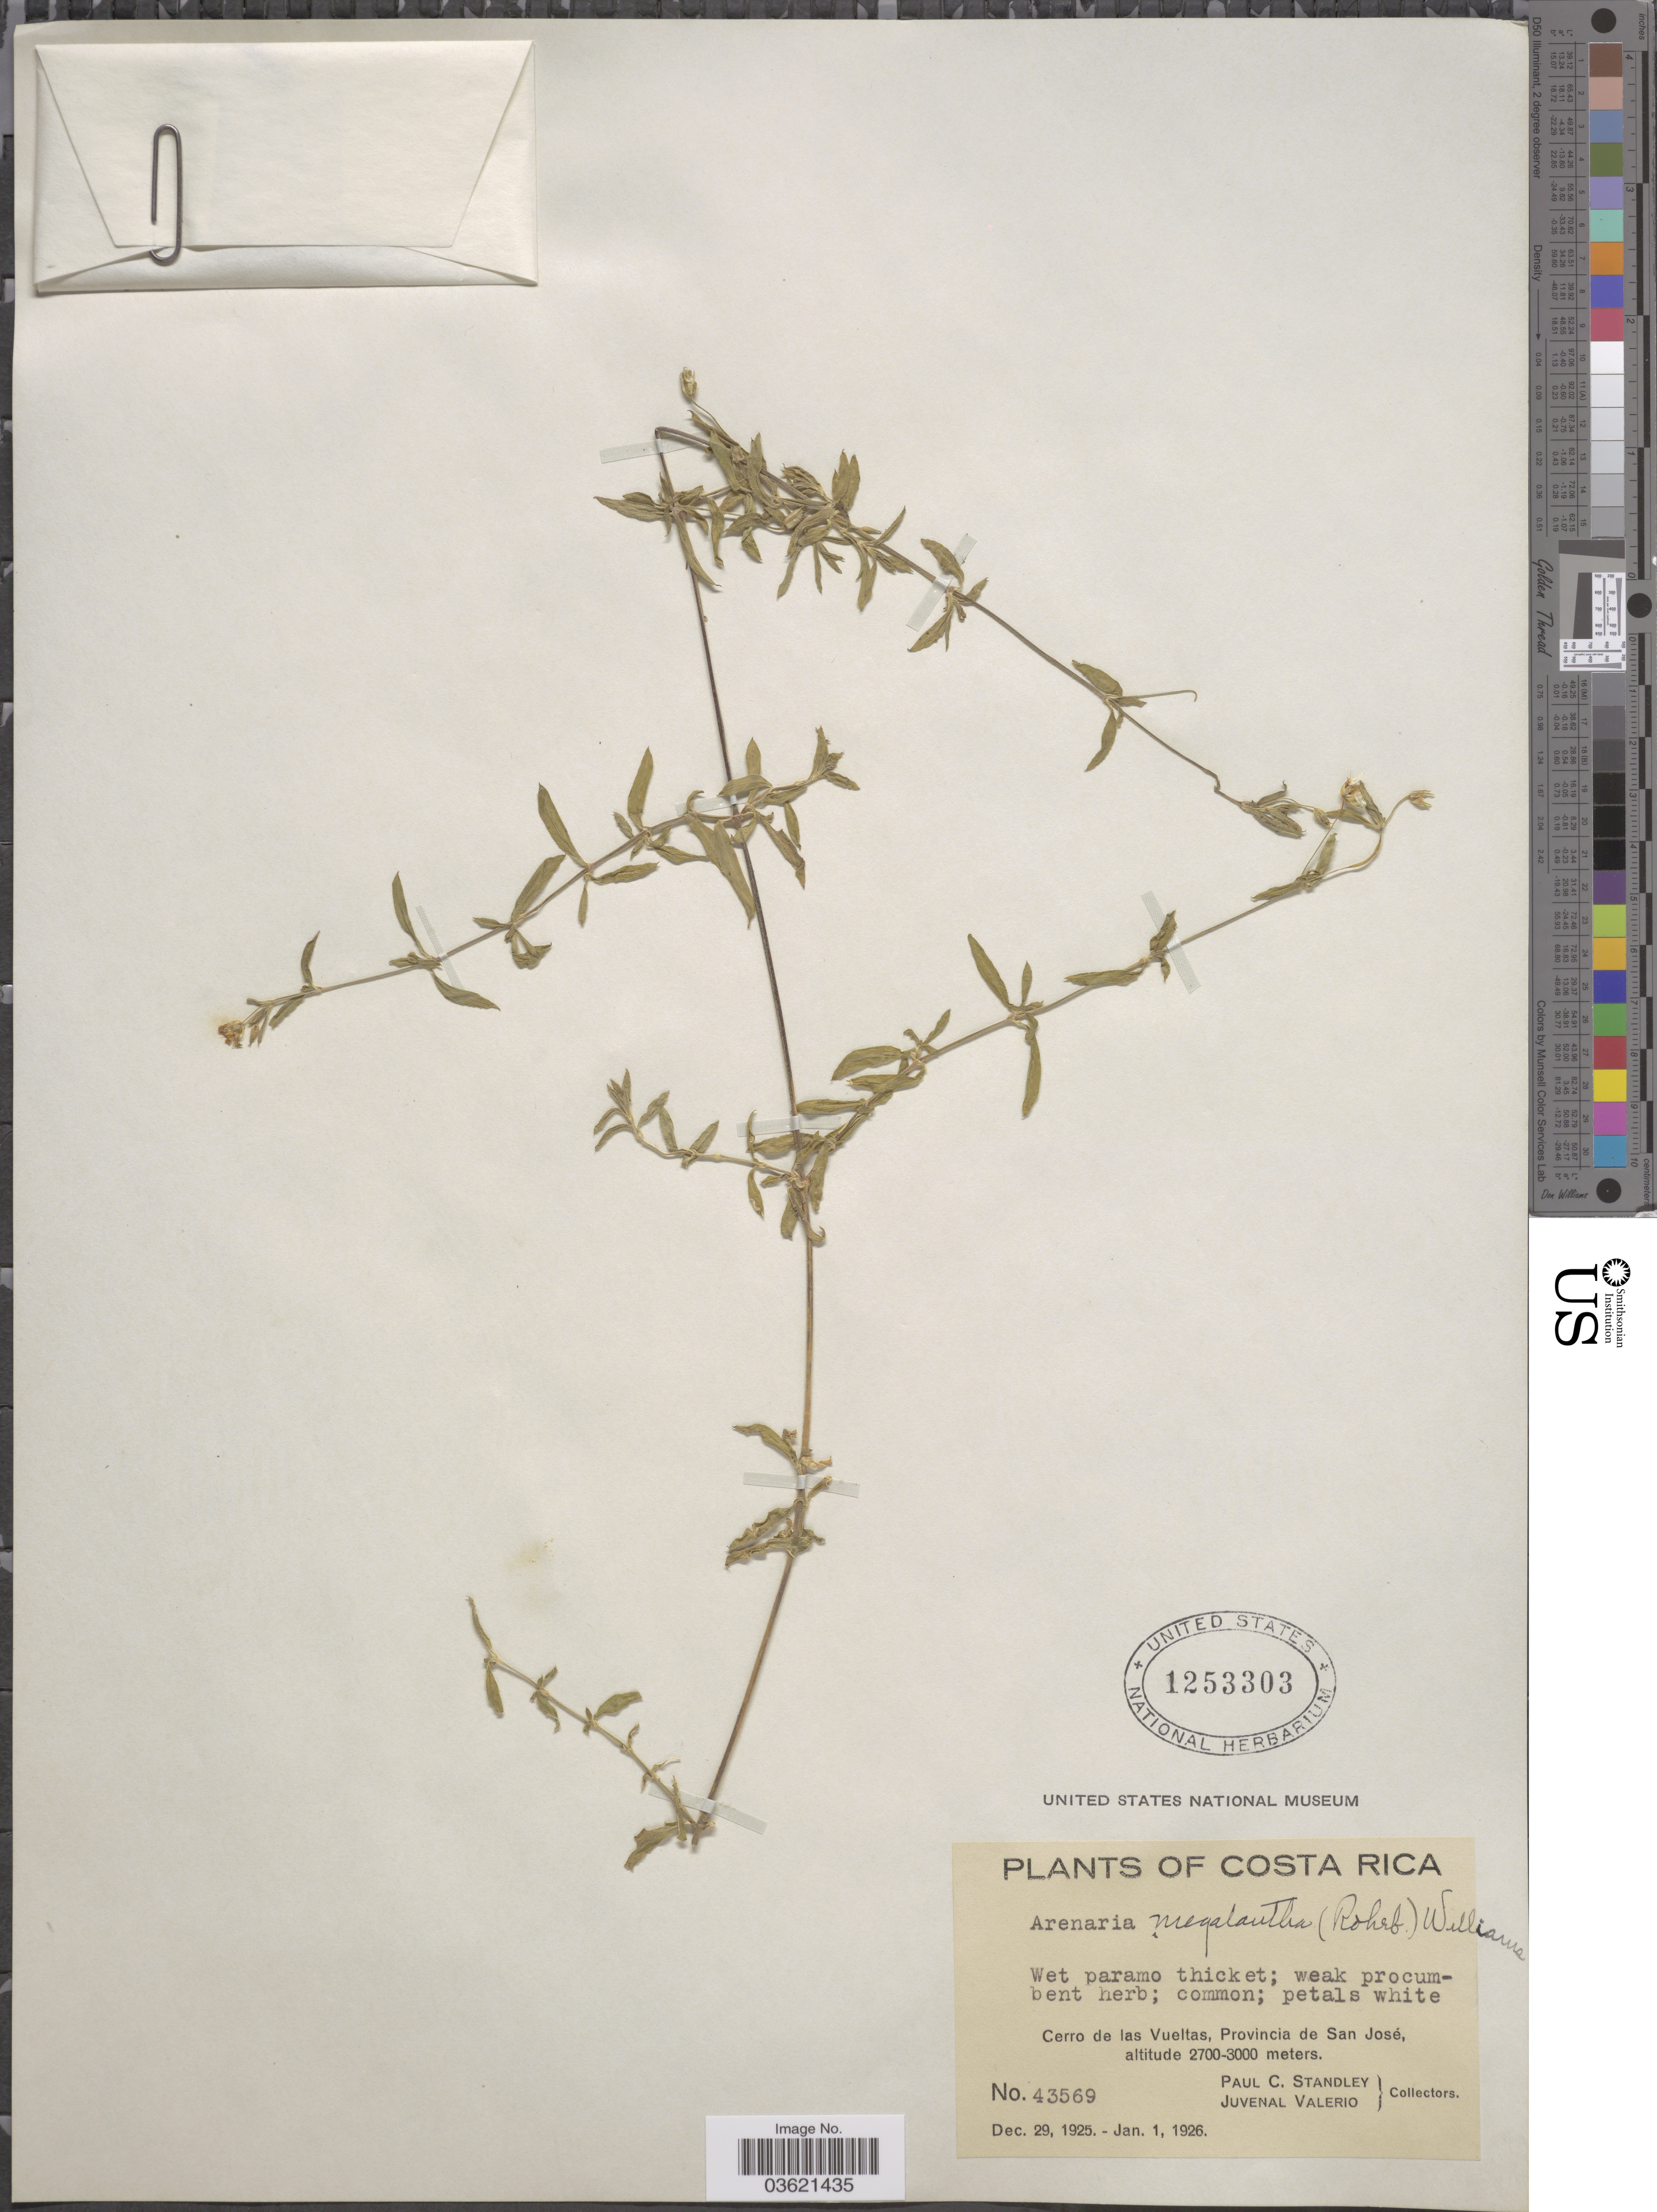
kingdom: Plantae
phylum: Tracheophyta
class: Magnoliopsida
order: Caryophyllales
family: Caryophyllaceae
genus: Arenaria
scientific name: Arenaria guatemalensis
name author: Standl. ex Steyerm.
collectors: P. C. Standley & J. Valerio R.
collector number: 43569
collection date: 1925-12-29/1926-01-01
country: Costa Rica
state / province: San José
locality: Cerro de las Vueltas.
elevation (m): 2700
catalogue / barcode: US 1253303